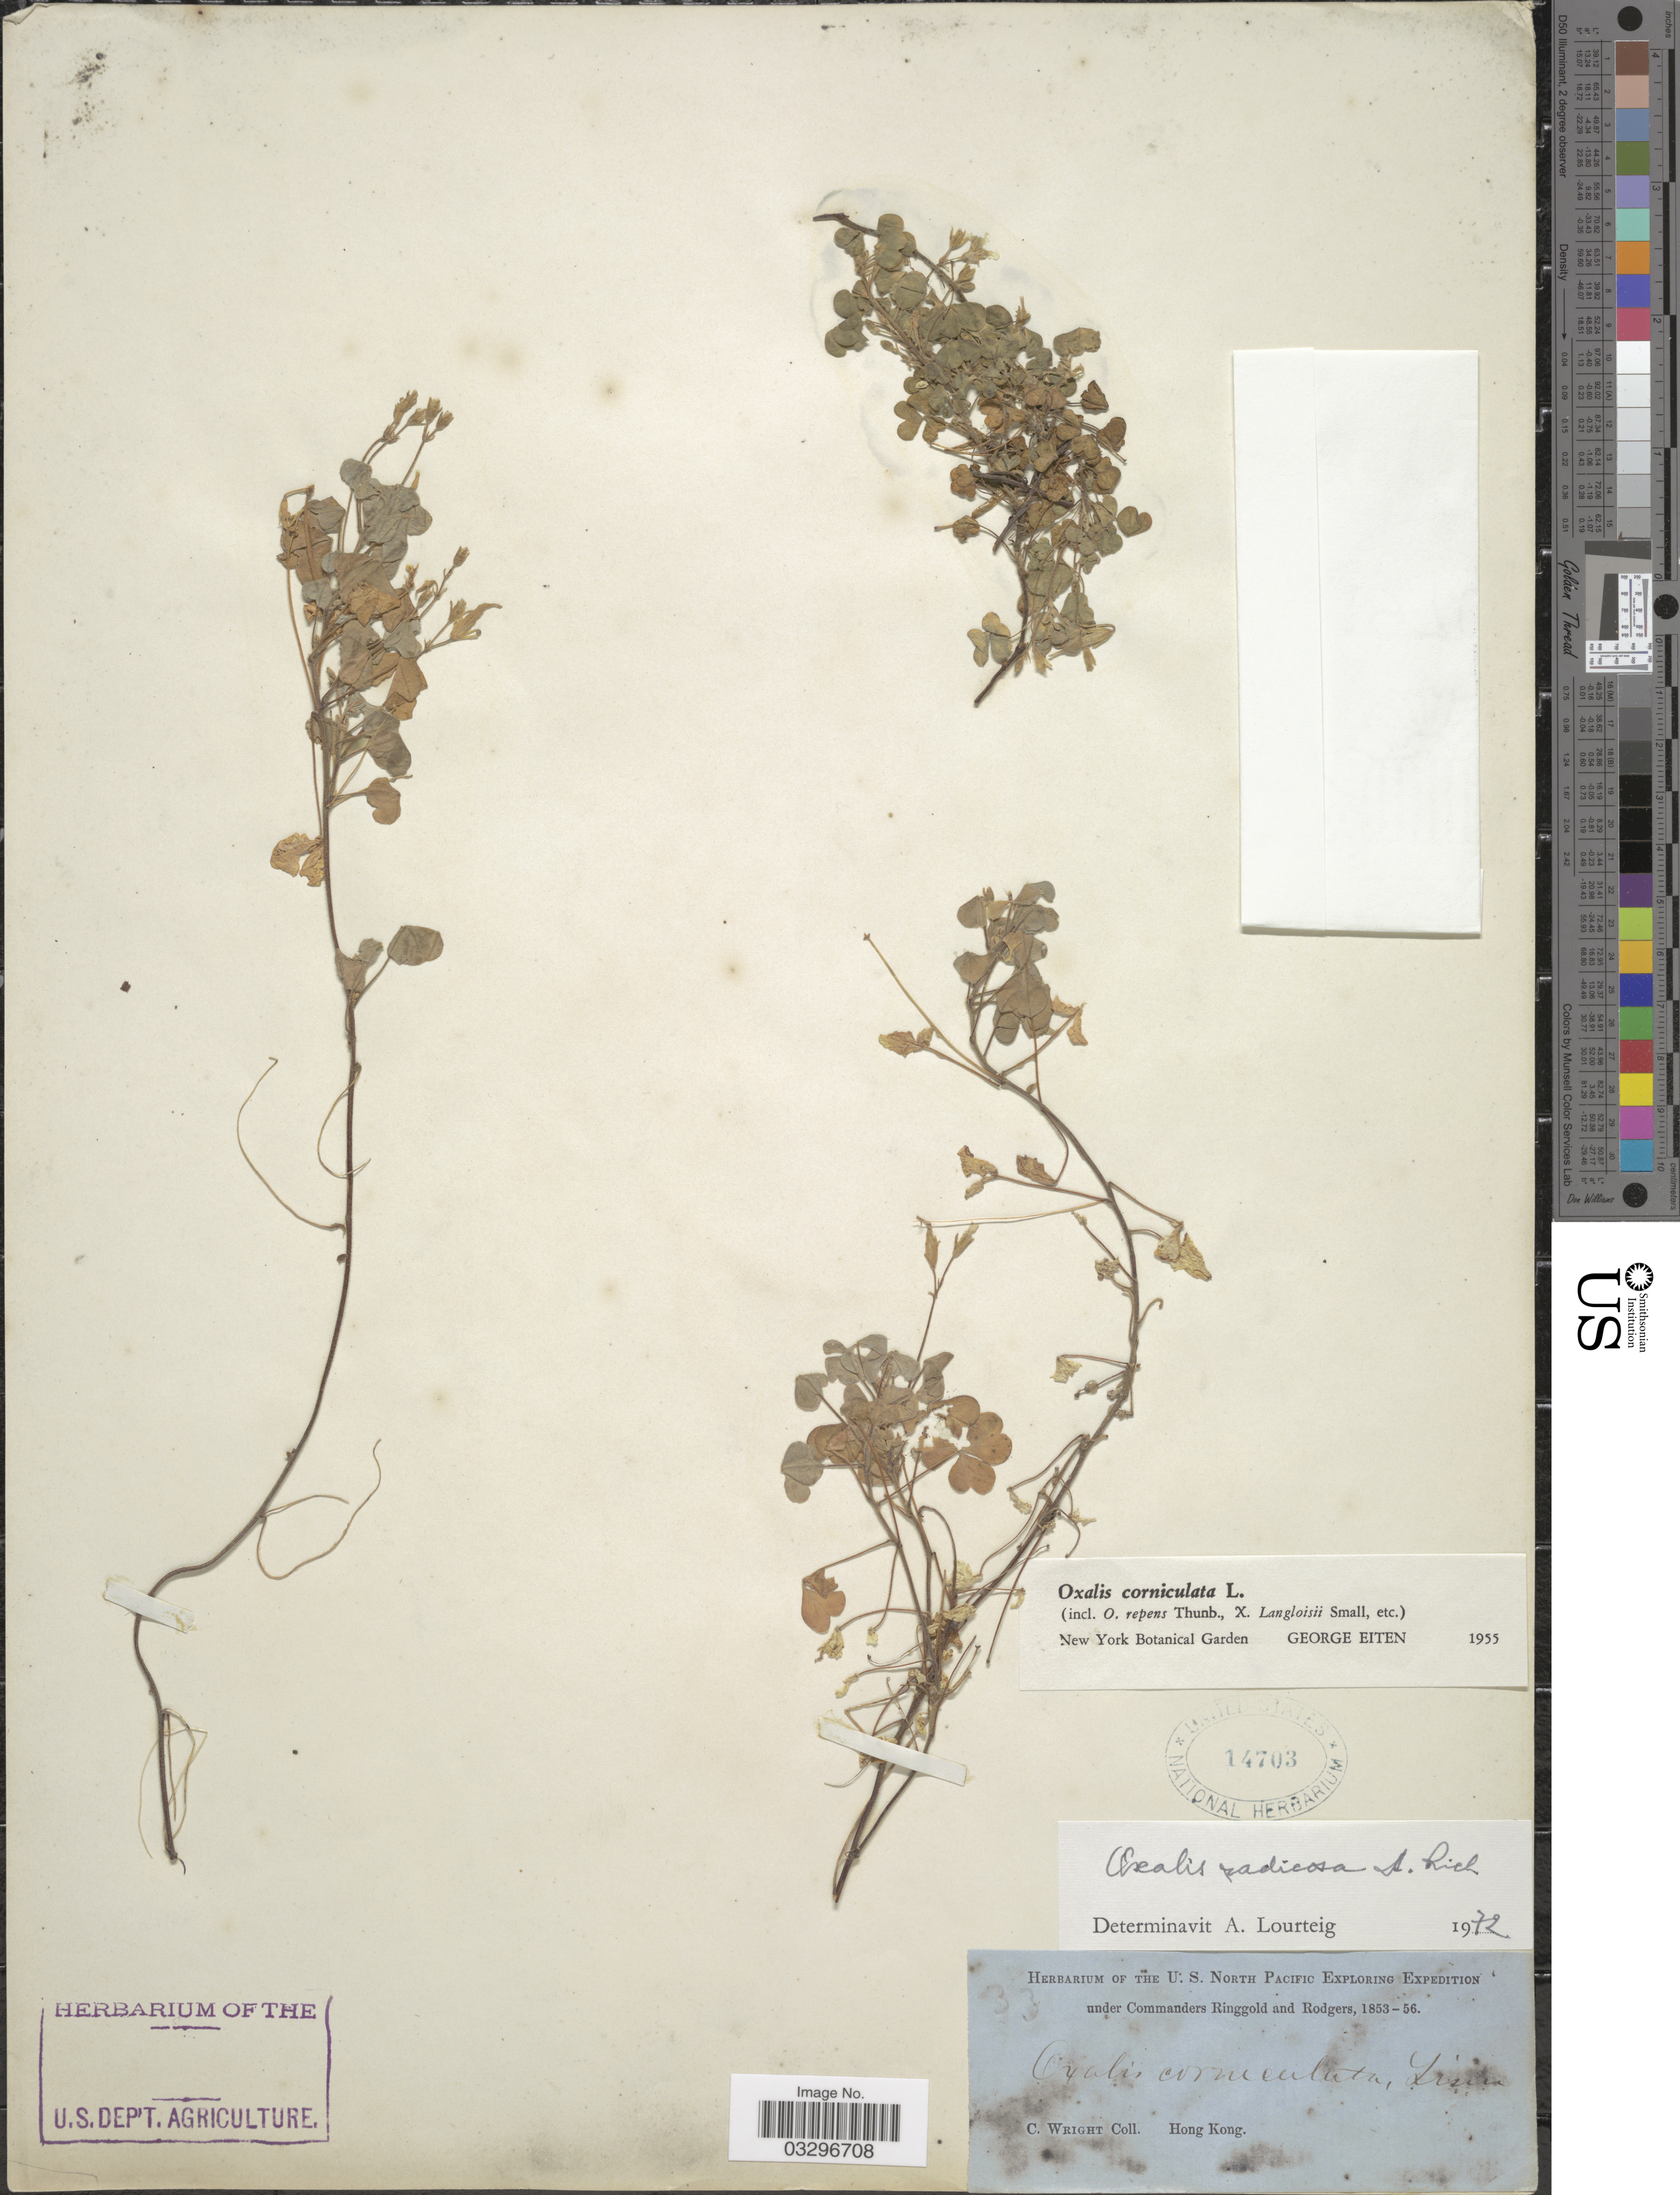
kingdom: Plantae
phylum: Tracheophyta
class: Magnoliopsida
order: Oxalidales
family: Oxalidaceae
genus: Oxalis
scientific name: Oxalis radicosa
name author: A. Rich.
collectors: C. Wright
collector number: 33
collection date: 1853/1856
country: China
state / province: Hong Kong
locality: U.S. North Pacific.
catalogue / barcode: US 14703